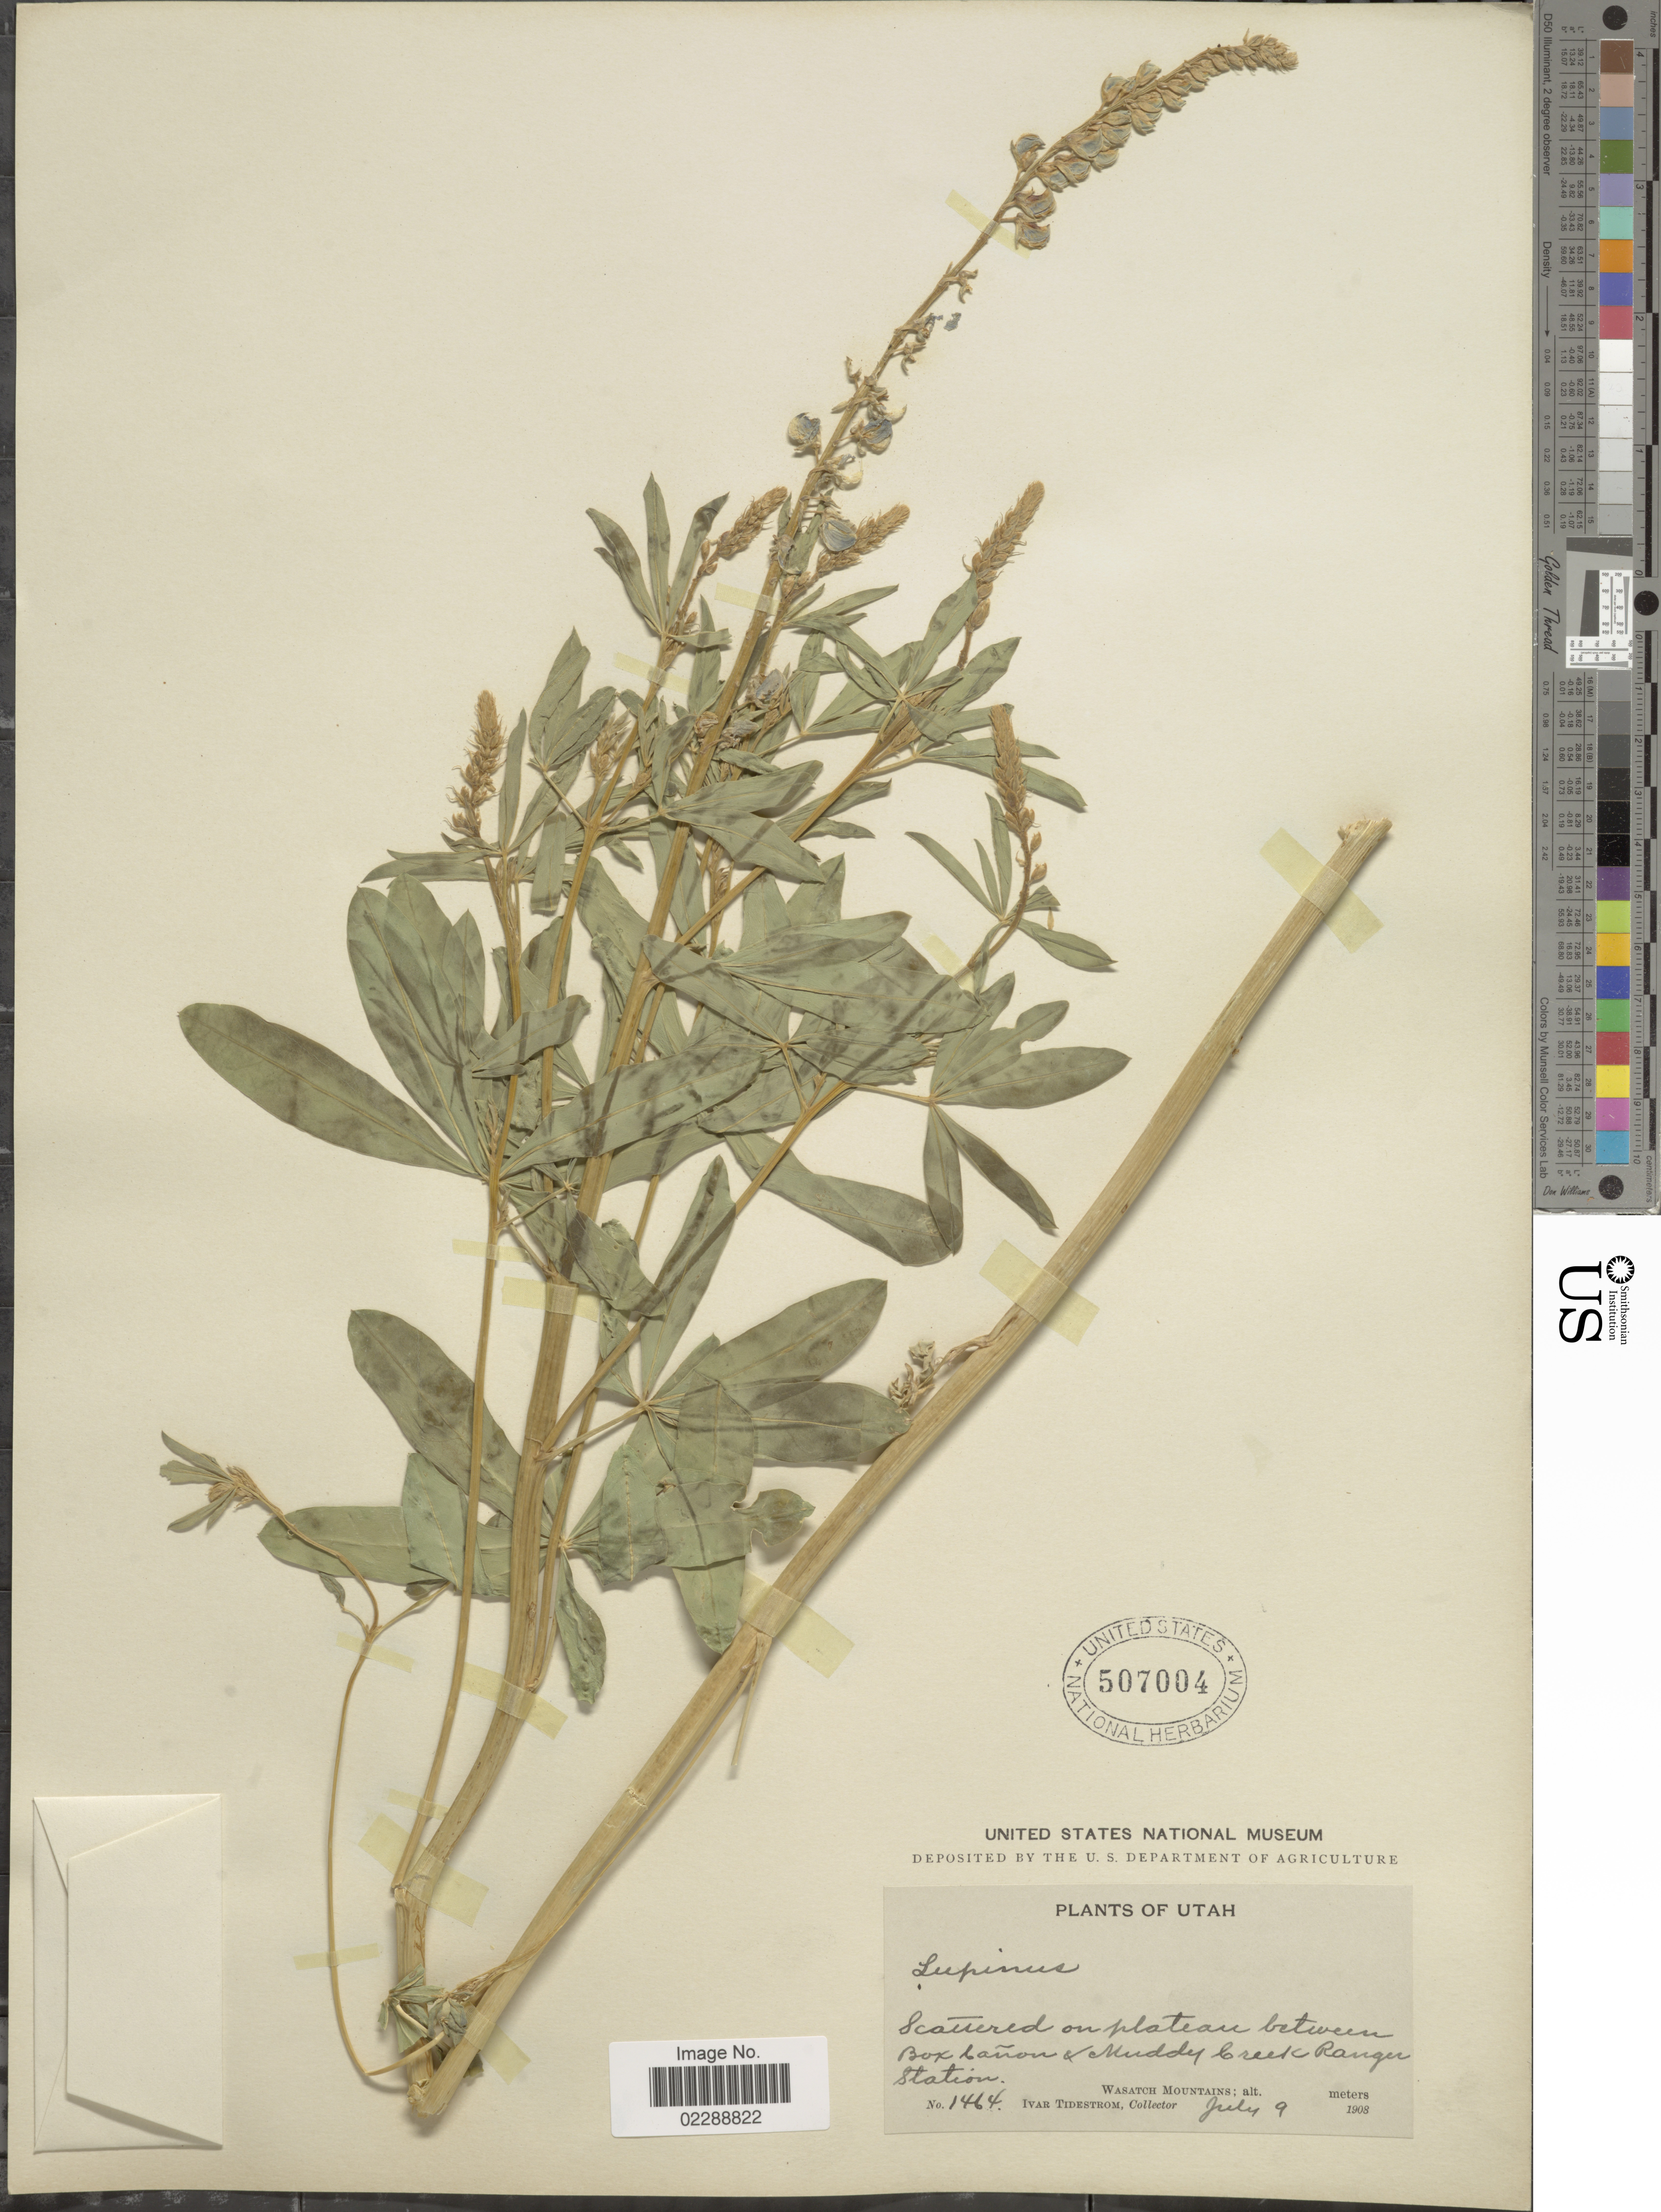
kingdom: Plantae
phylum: Tracheophyta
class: Magnoliopsida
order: Fabales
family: Fabaceae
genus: Lupinus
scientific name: Lupinus sp.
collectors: I. F. Tidestrom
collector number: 1464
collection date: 1908-07-09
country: United States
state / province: Utah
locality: Scattered on plateau between Box Canon & Muddy Creek Ranger Station, Wasatch Mountains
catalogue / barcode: US 507004